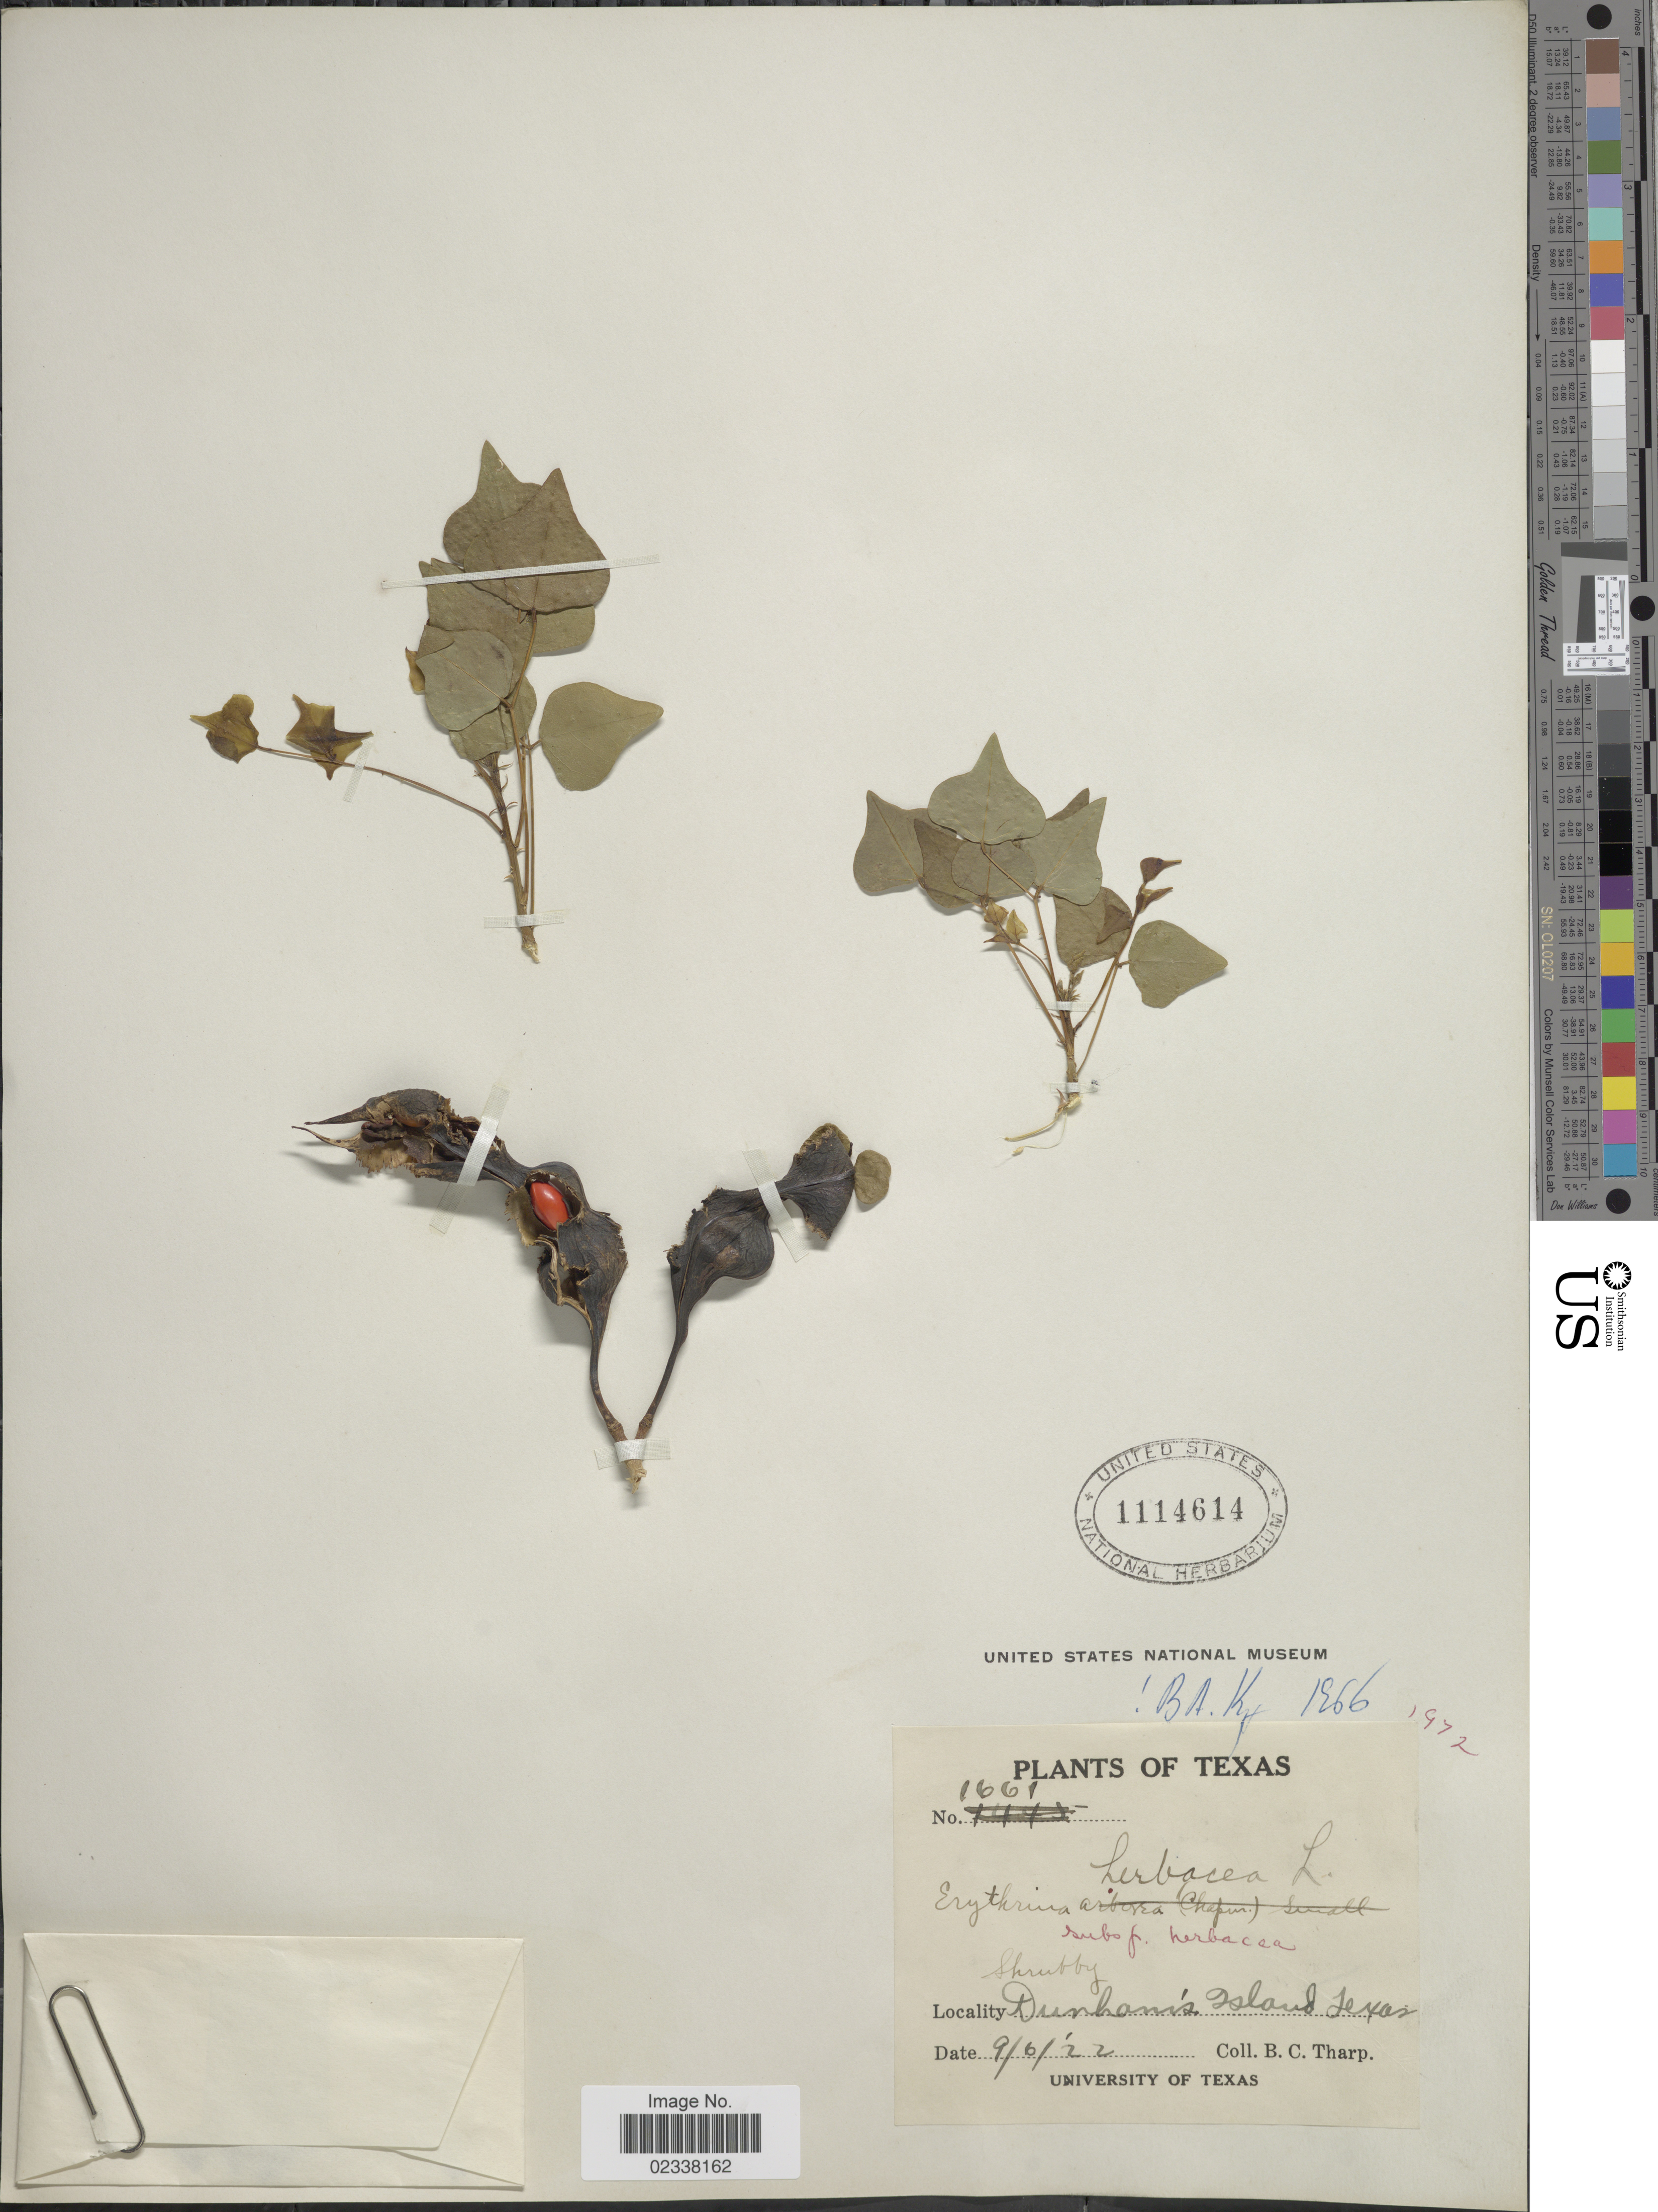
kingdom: Plantae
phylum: Tracheophyta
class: Magnoliopsida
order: Fabales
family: Fabaceae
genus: Erythrina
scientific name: Erythrina herbacea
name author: L.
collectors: B. C. Tharp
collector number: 1661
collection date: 1922-09-06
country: United States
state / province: Texas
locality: Dunham's Island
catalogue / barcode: US 1114614